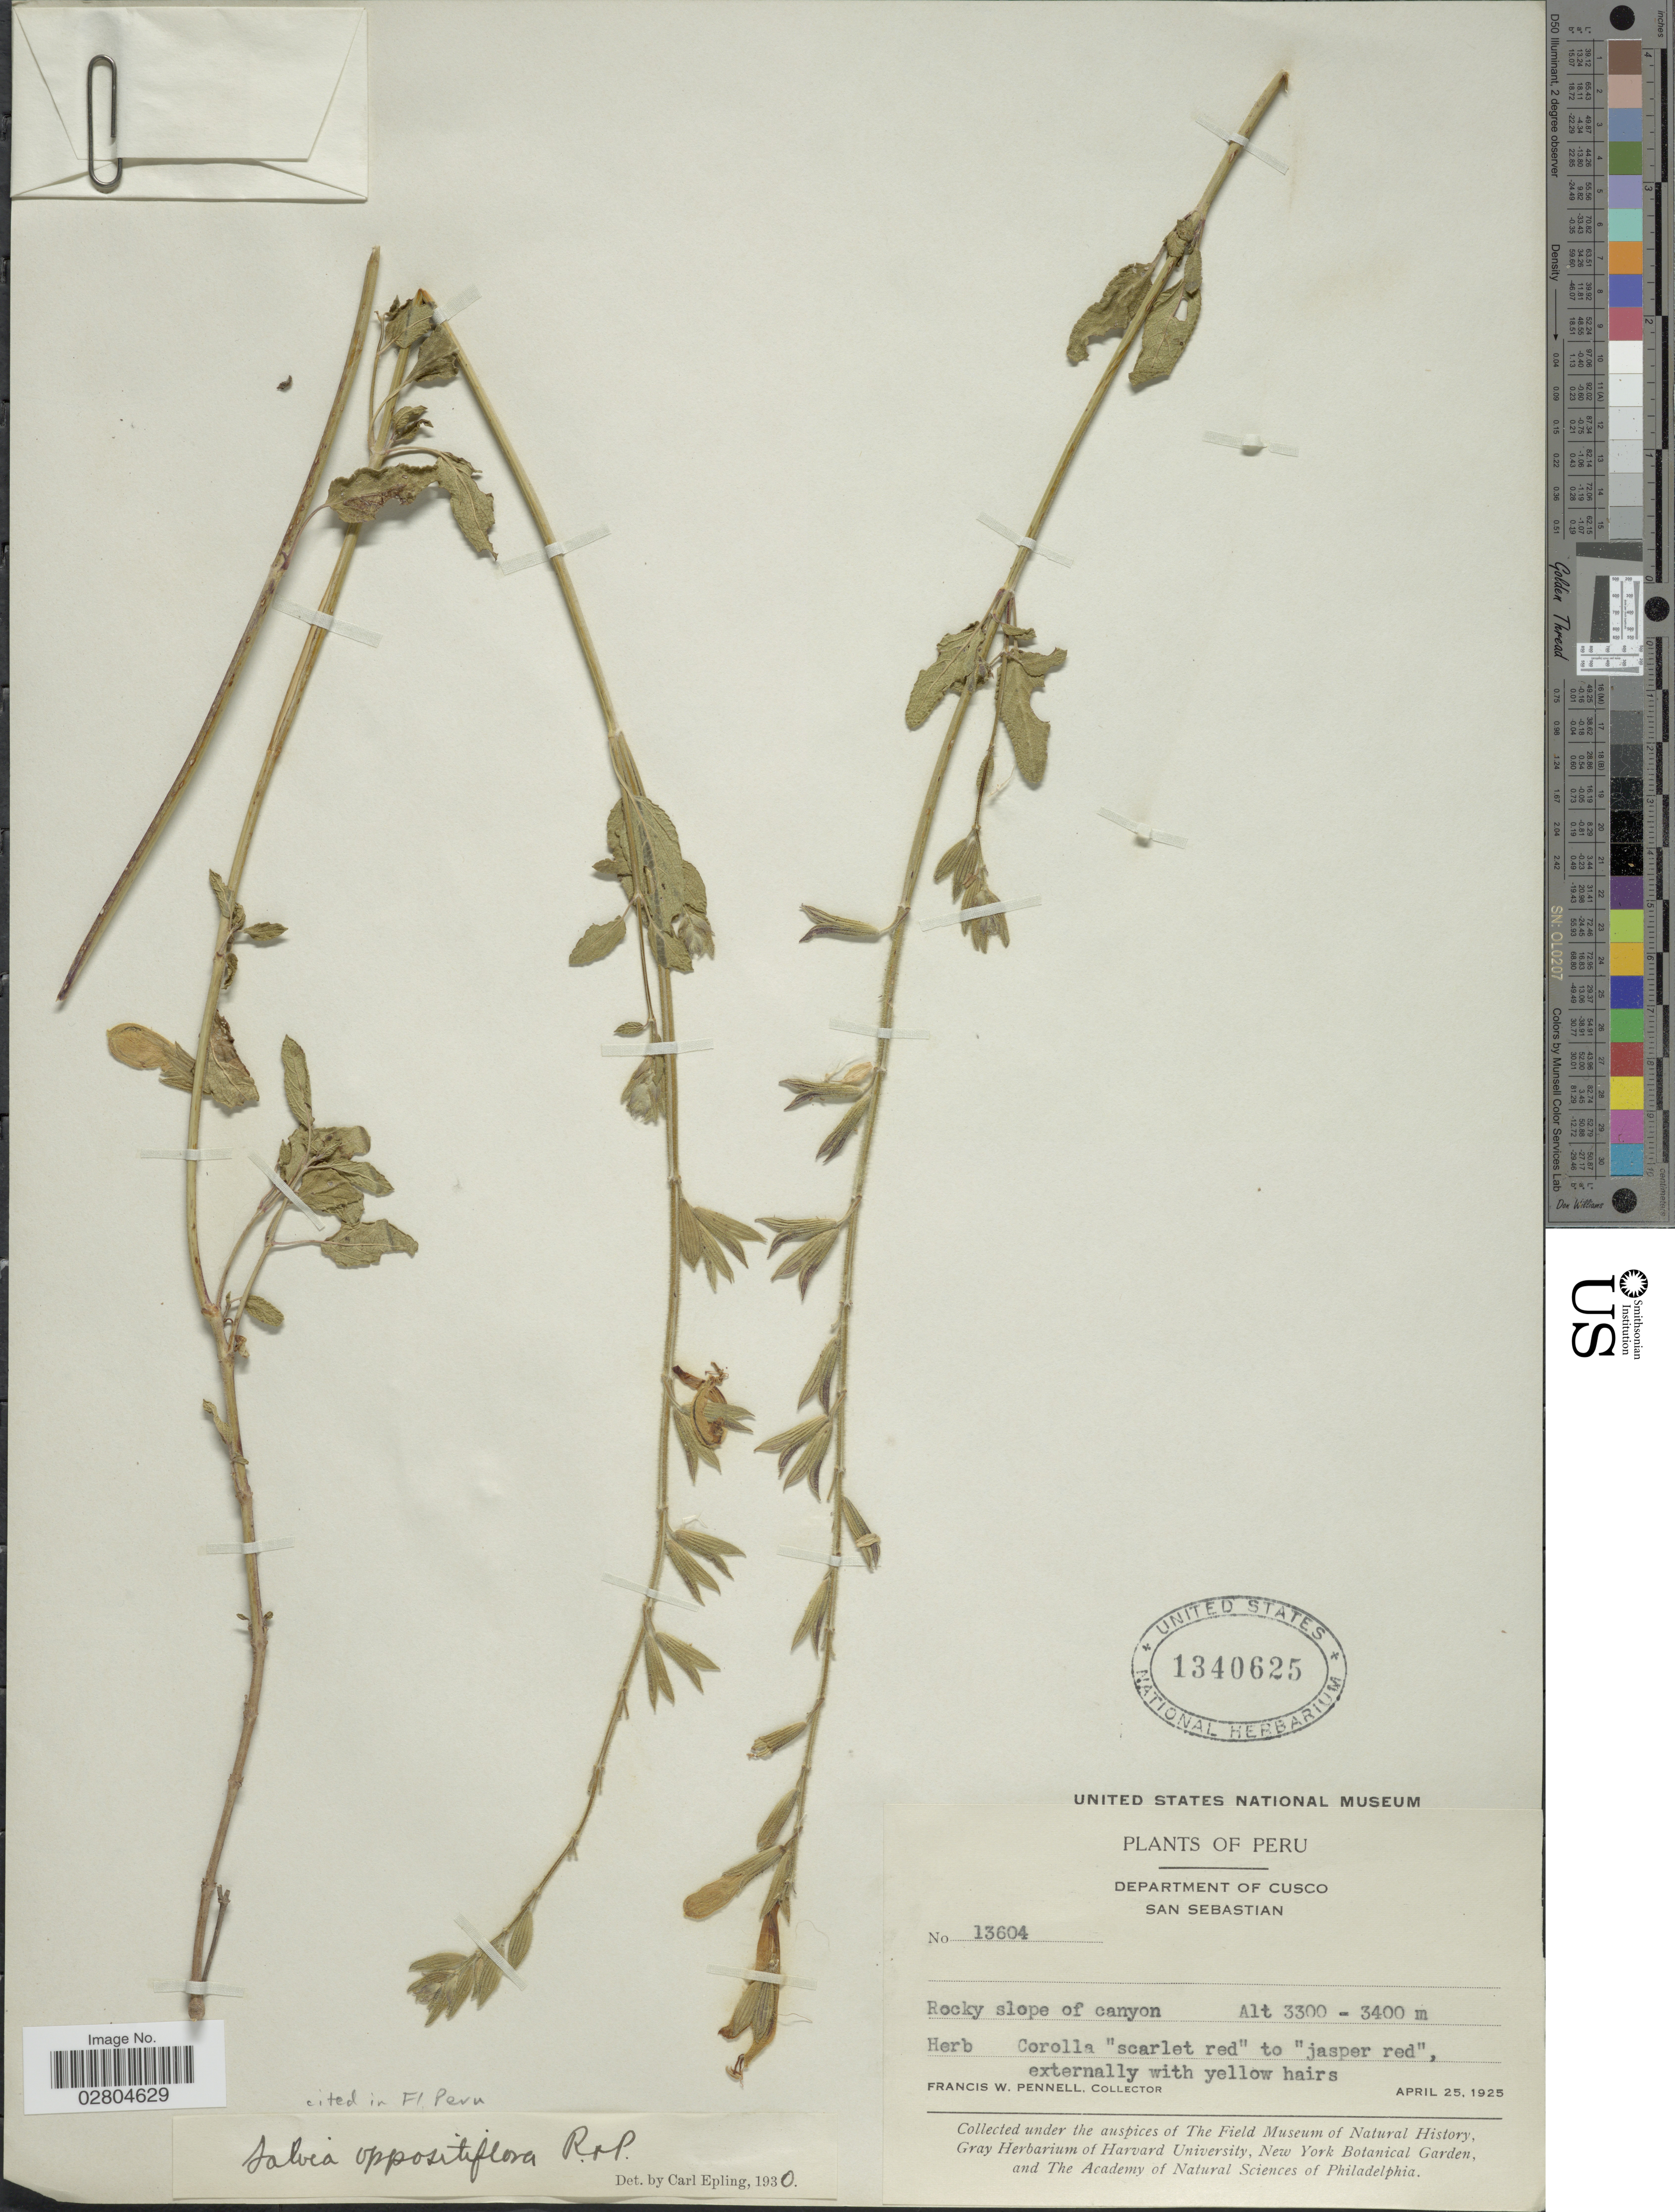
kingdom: Plantae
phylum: Tracheophyta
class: Magnoliopsida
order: Lamiales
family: Lamiaceae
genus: Salvia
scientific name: Salvia oppositiflora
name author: Ruiz & Pav.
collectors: F. W. Pennell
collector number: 13604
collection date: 1925-04-25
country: Peru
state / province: Cusco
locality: Department of Cusco. San Sebastian.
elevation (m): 3300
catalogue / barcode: US 1340625